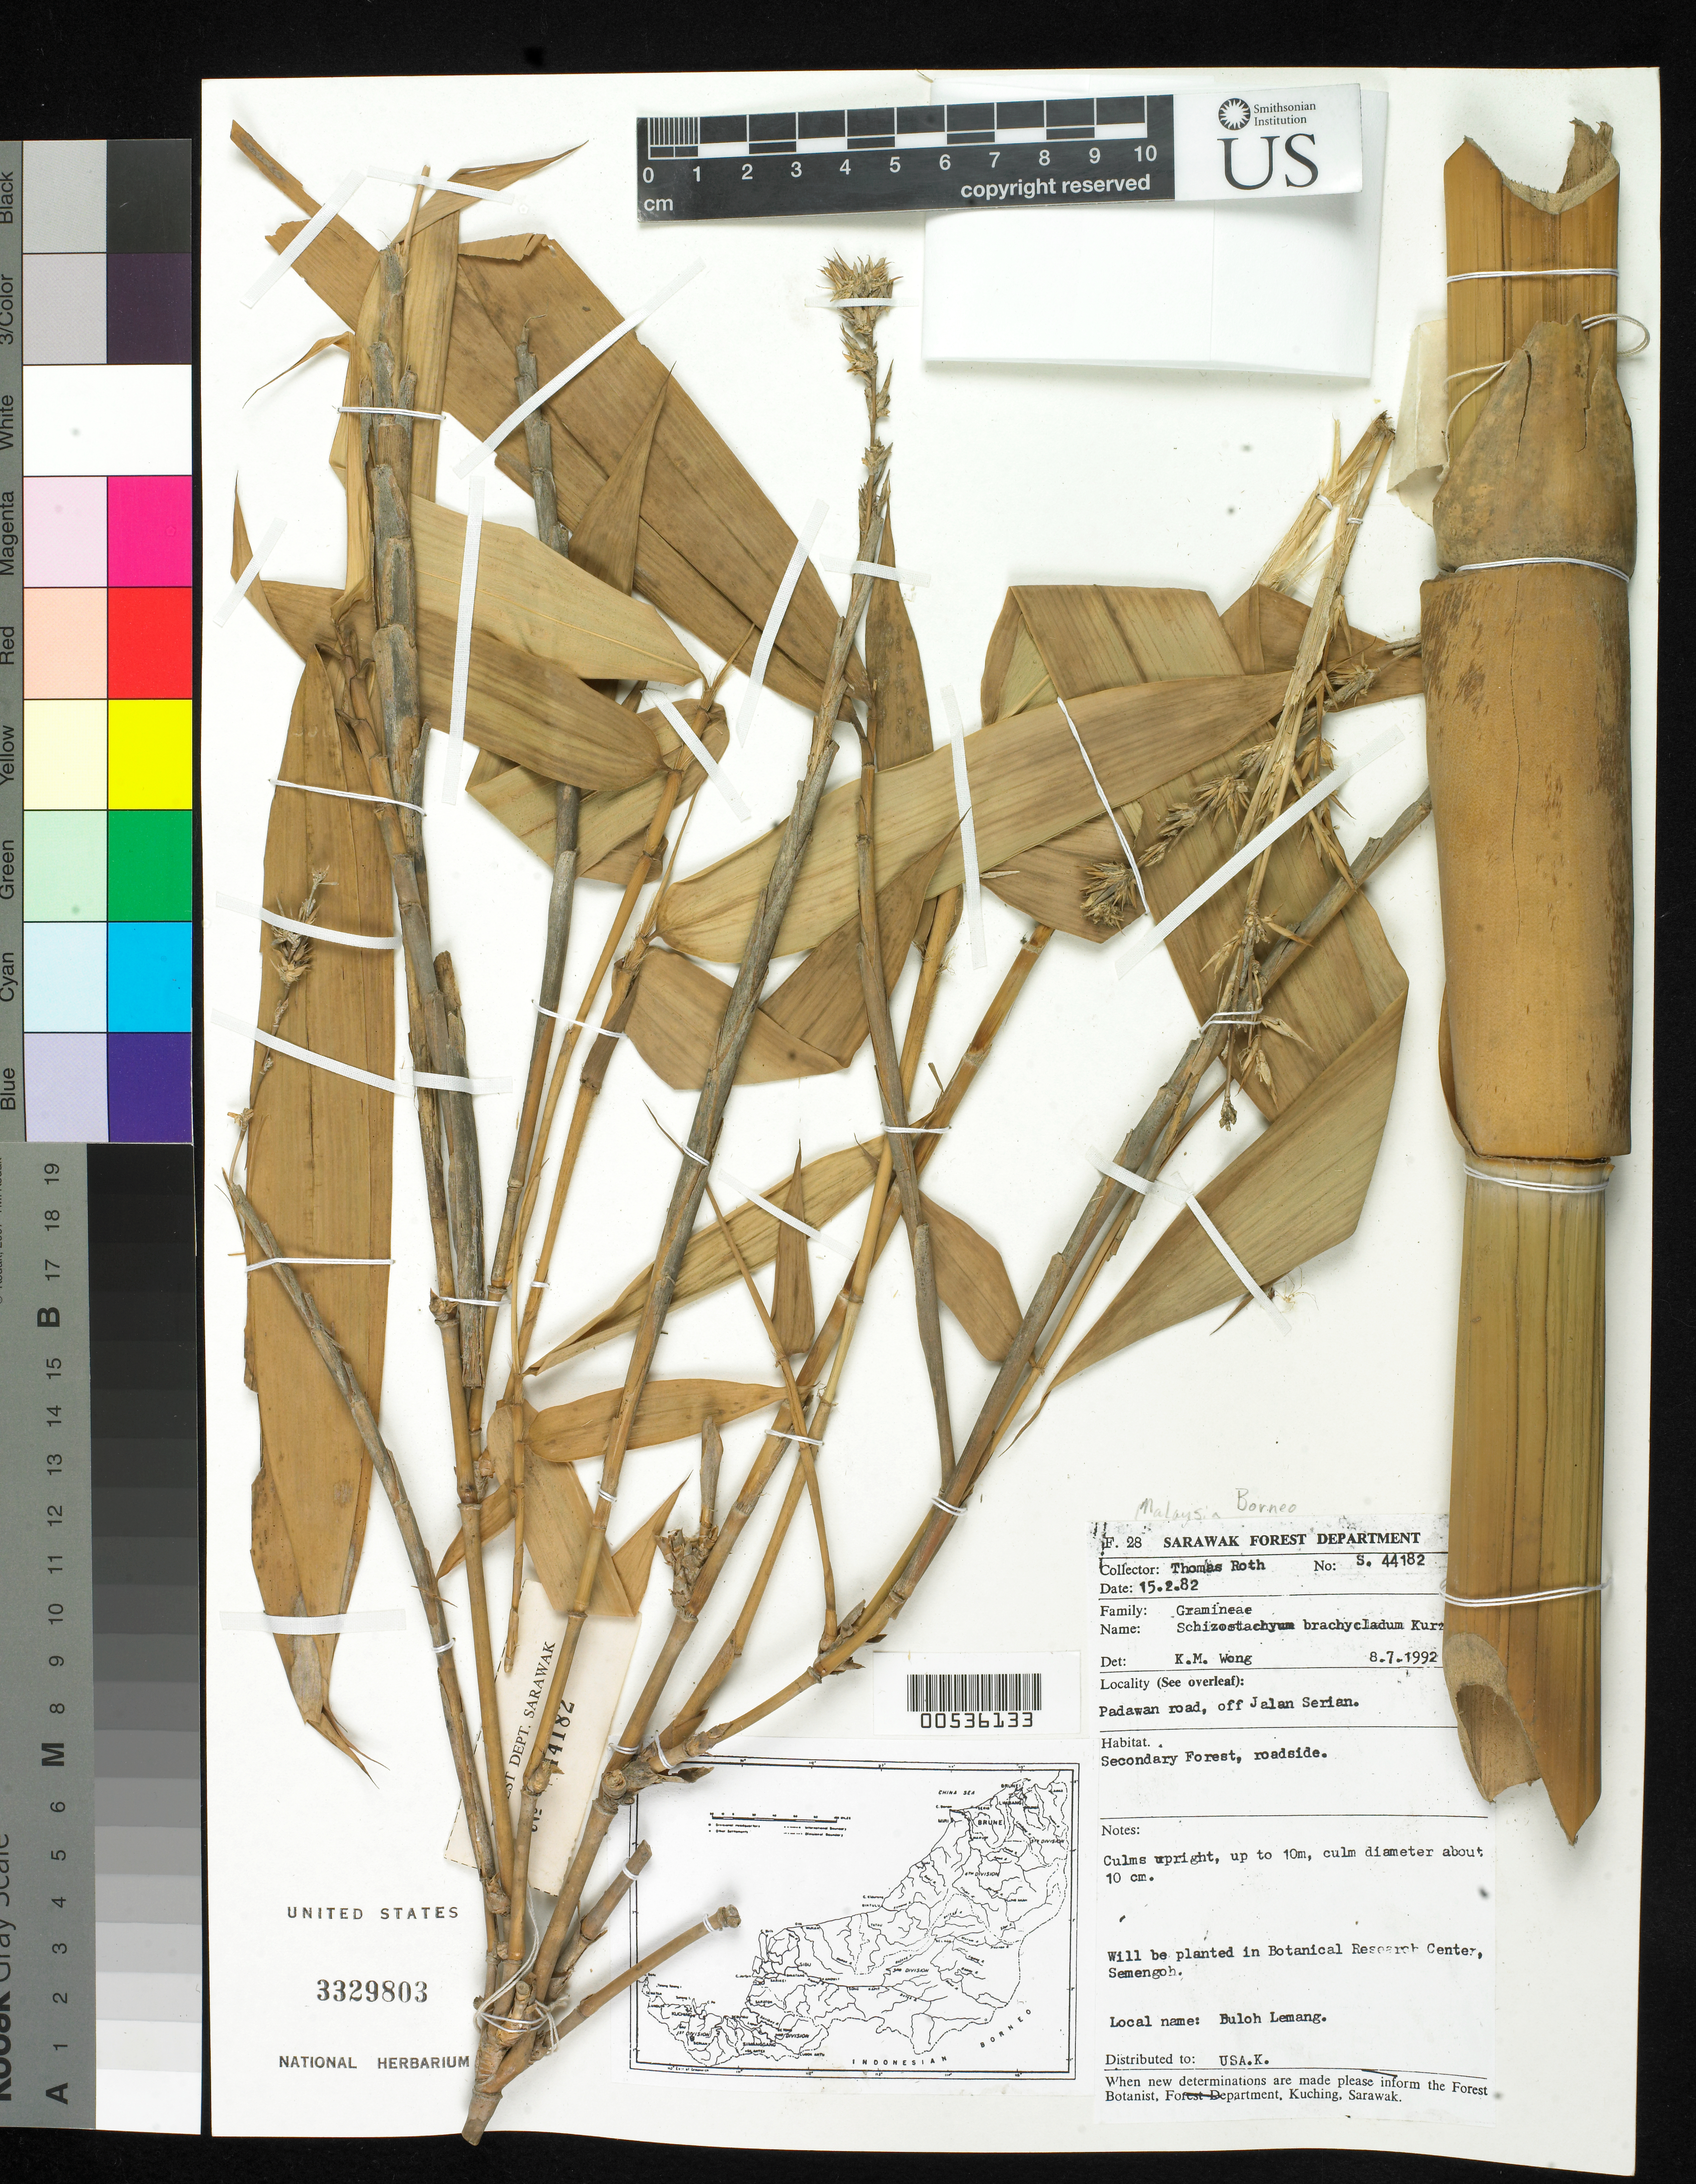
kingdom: Plantae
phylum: Tracheophyta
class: Liliopsida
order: Poales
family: Poaceae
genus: Schizostachyum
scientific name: Schizostachyum brachycladum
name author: (Kurz ex Munro) Kurz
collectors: T. Roth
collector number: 44182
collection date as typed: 15 Feb 1982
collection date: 1982-02-15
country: Malaysia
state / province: Sarawak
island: Borneo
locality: Padawan road off Jalan Serian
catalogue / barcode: US 3329803